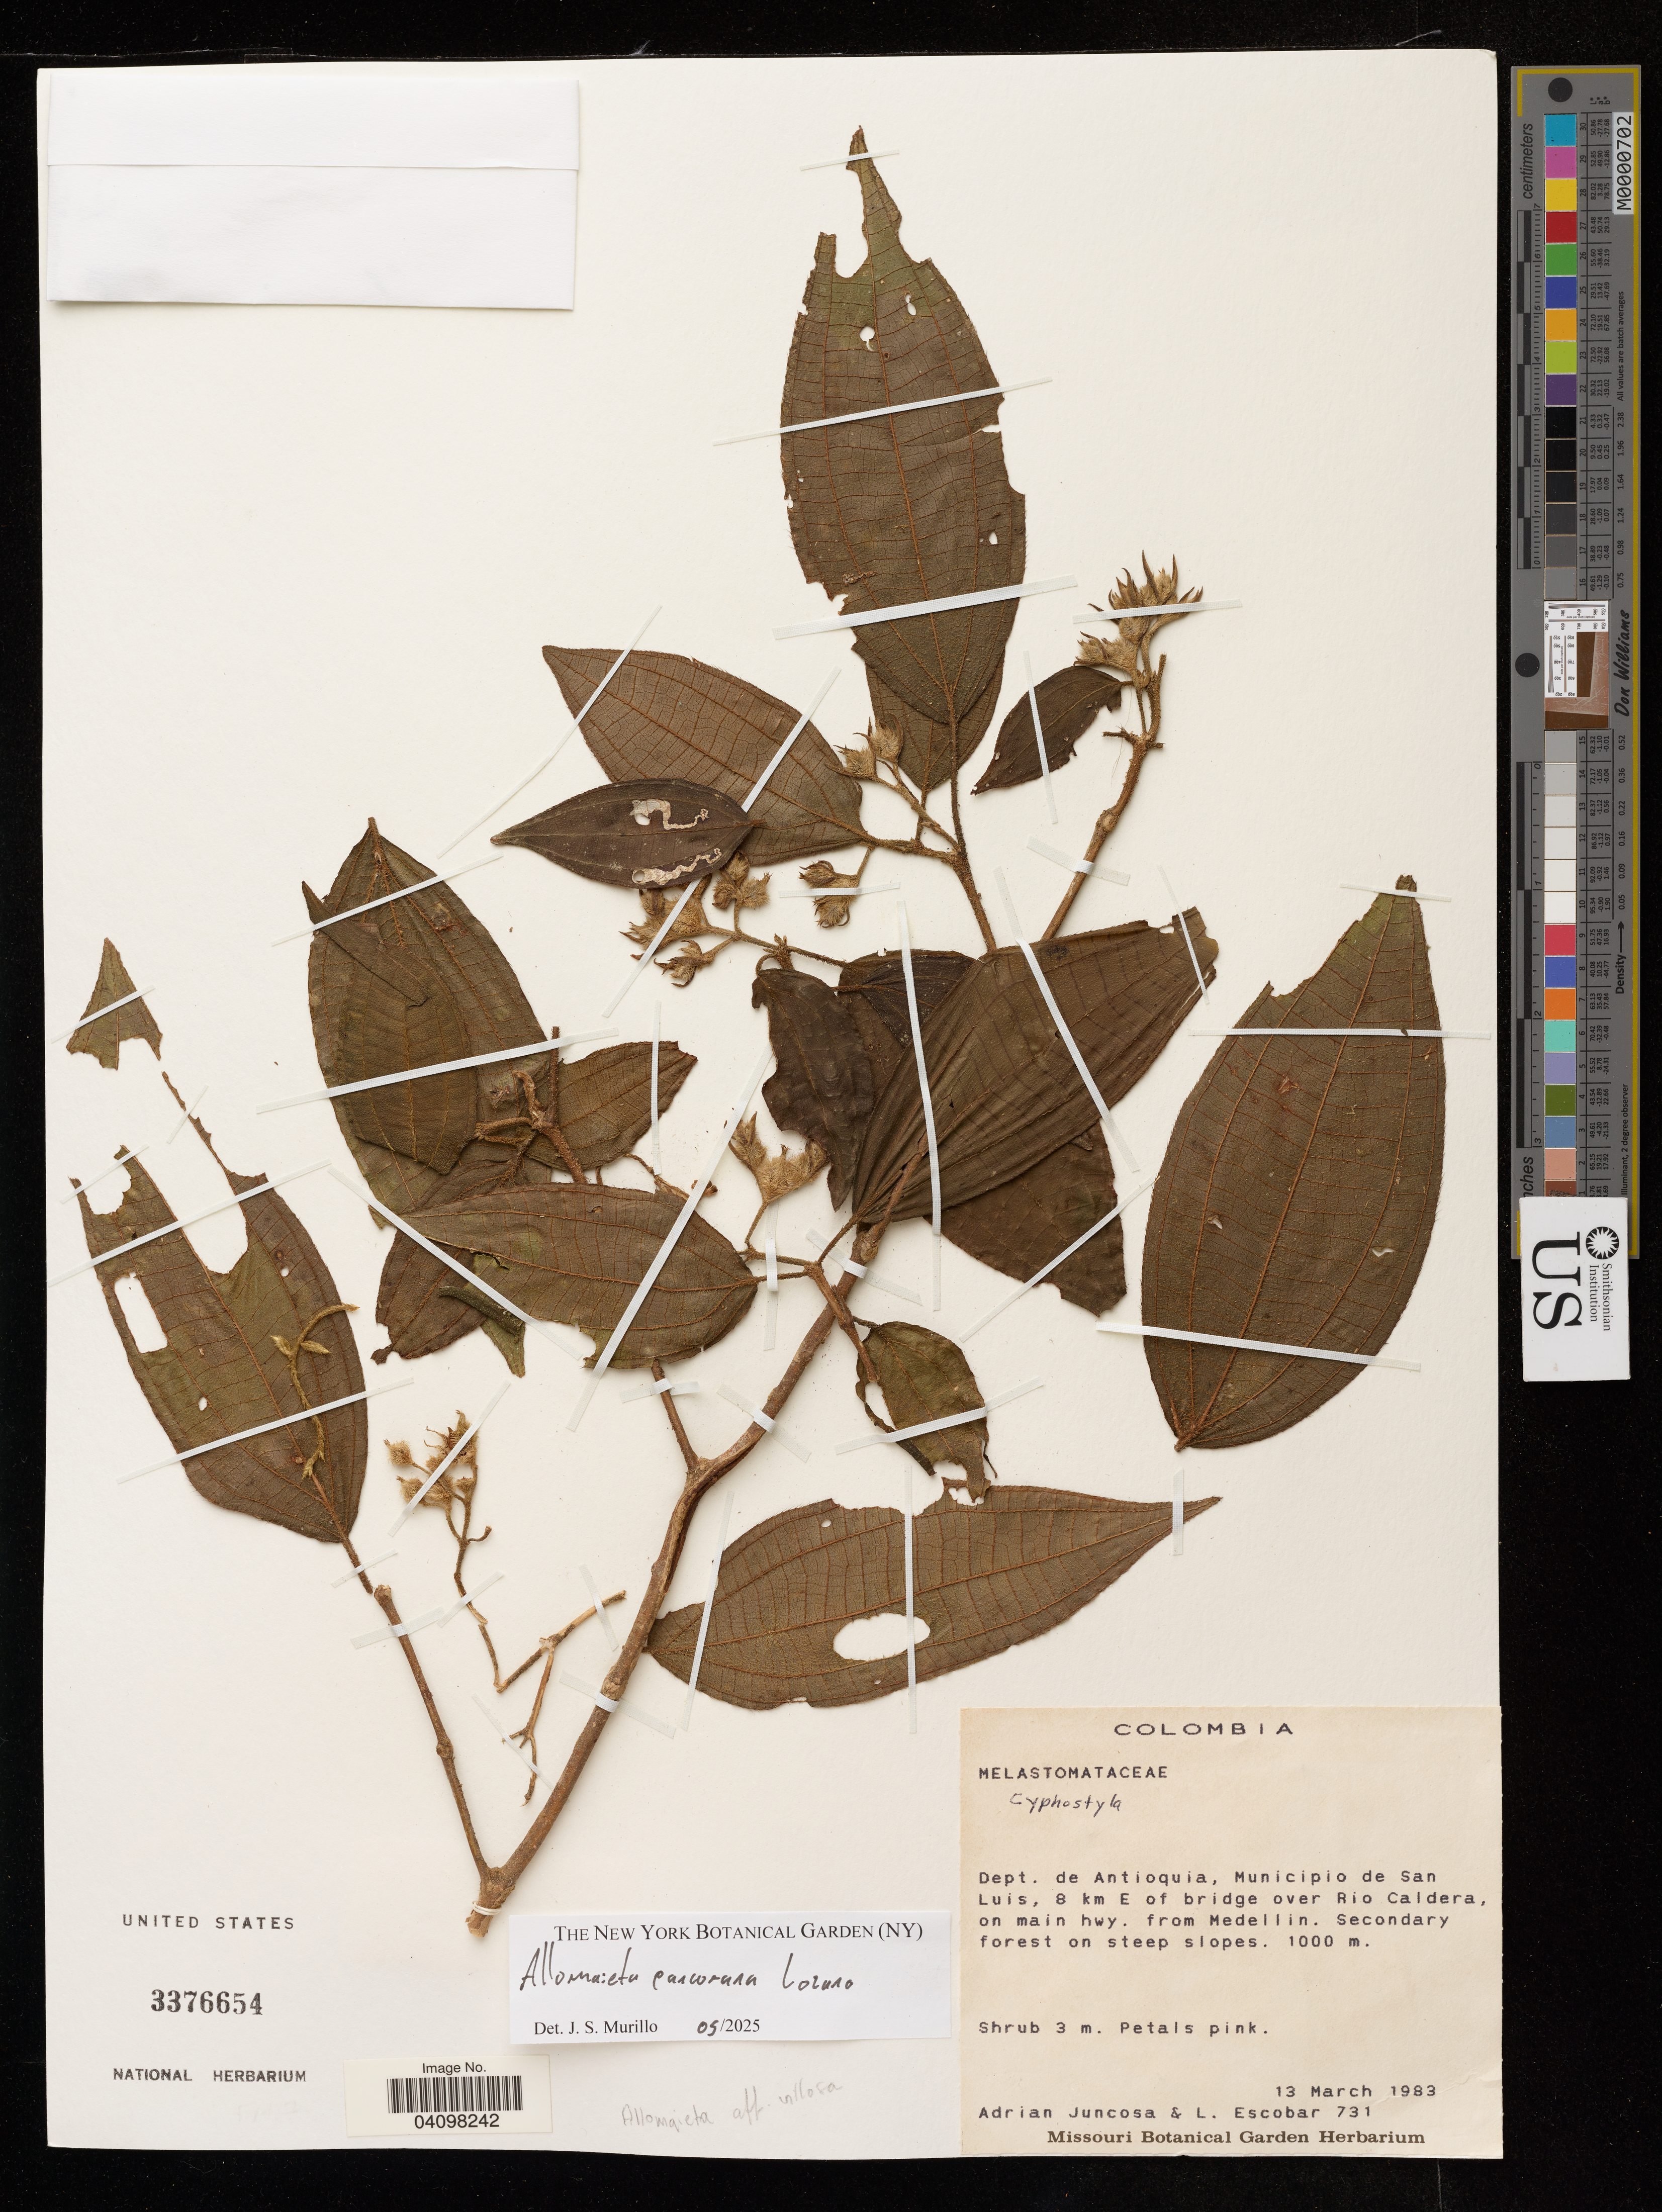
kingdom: Plantae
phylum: Tracheophyta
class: Magnoliopsida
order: Myrtales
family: Melastomataceae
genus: Allomaieta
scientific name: Allomaieta caucana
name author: Lozano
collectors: A. Juncosa & L. Escobar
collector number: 731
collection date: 1983-03-13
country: Colombia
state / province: Antioquia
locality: Municipio de San Luis, 8 km E of bridge over Rio Caldera, on main hwy. from Medellin.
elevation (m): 1000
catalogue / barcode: US 3376654